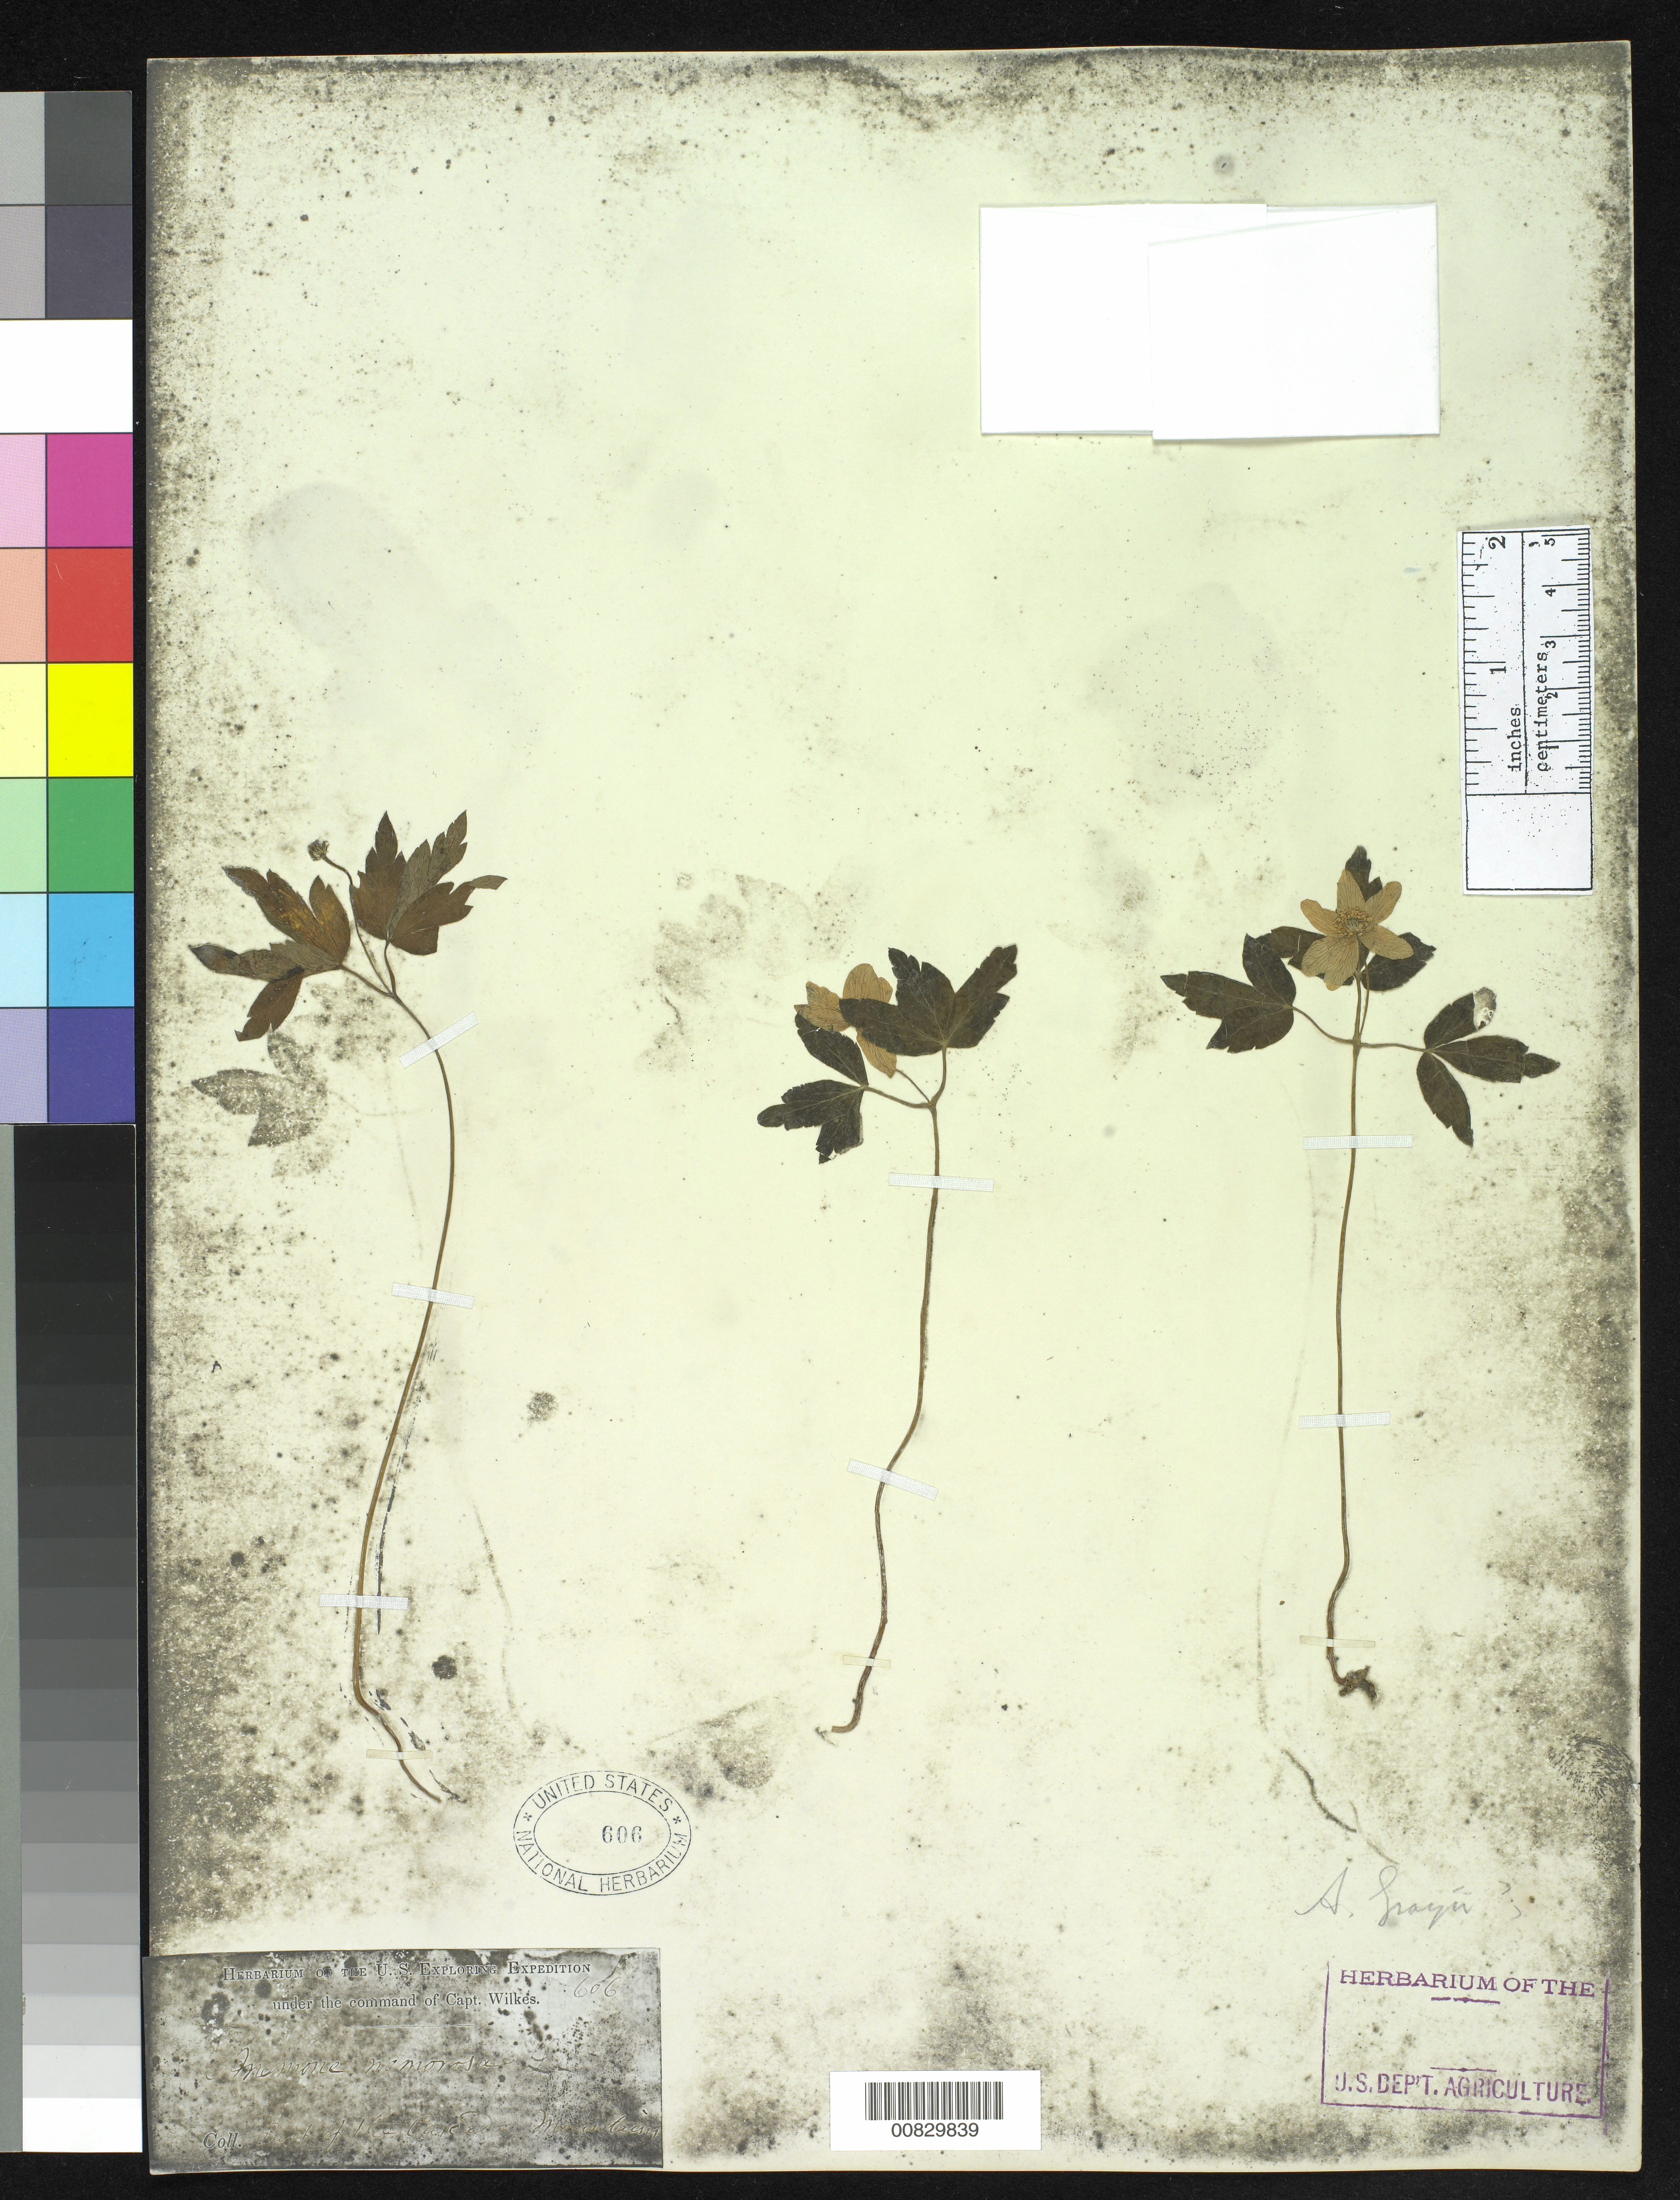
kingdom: Plantae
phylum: Tracheophyta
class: Magnoliopsida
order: Ranunculales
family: Ranunculaceae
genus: Anemone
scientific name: Anemone quinquefolia var. grayi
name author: (Behr ex Kellogg) Jeps.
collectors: Wilkes Explor. Exped.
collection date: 1838/1842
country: United States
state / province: Washington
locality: East of the Cascade Mountains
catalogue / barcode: US 606